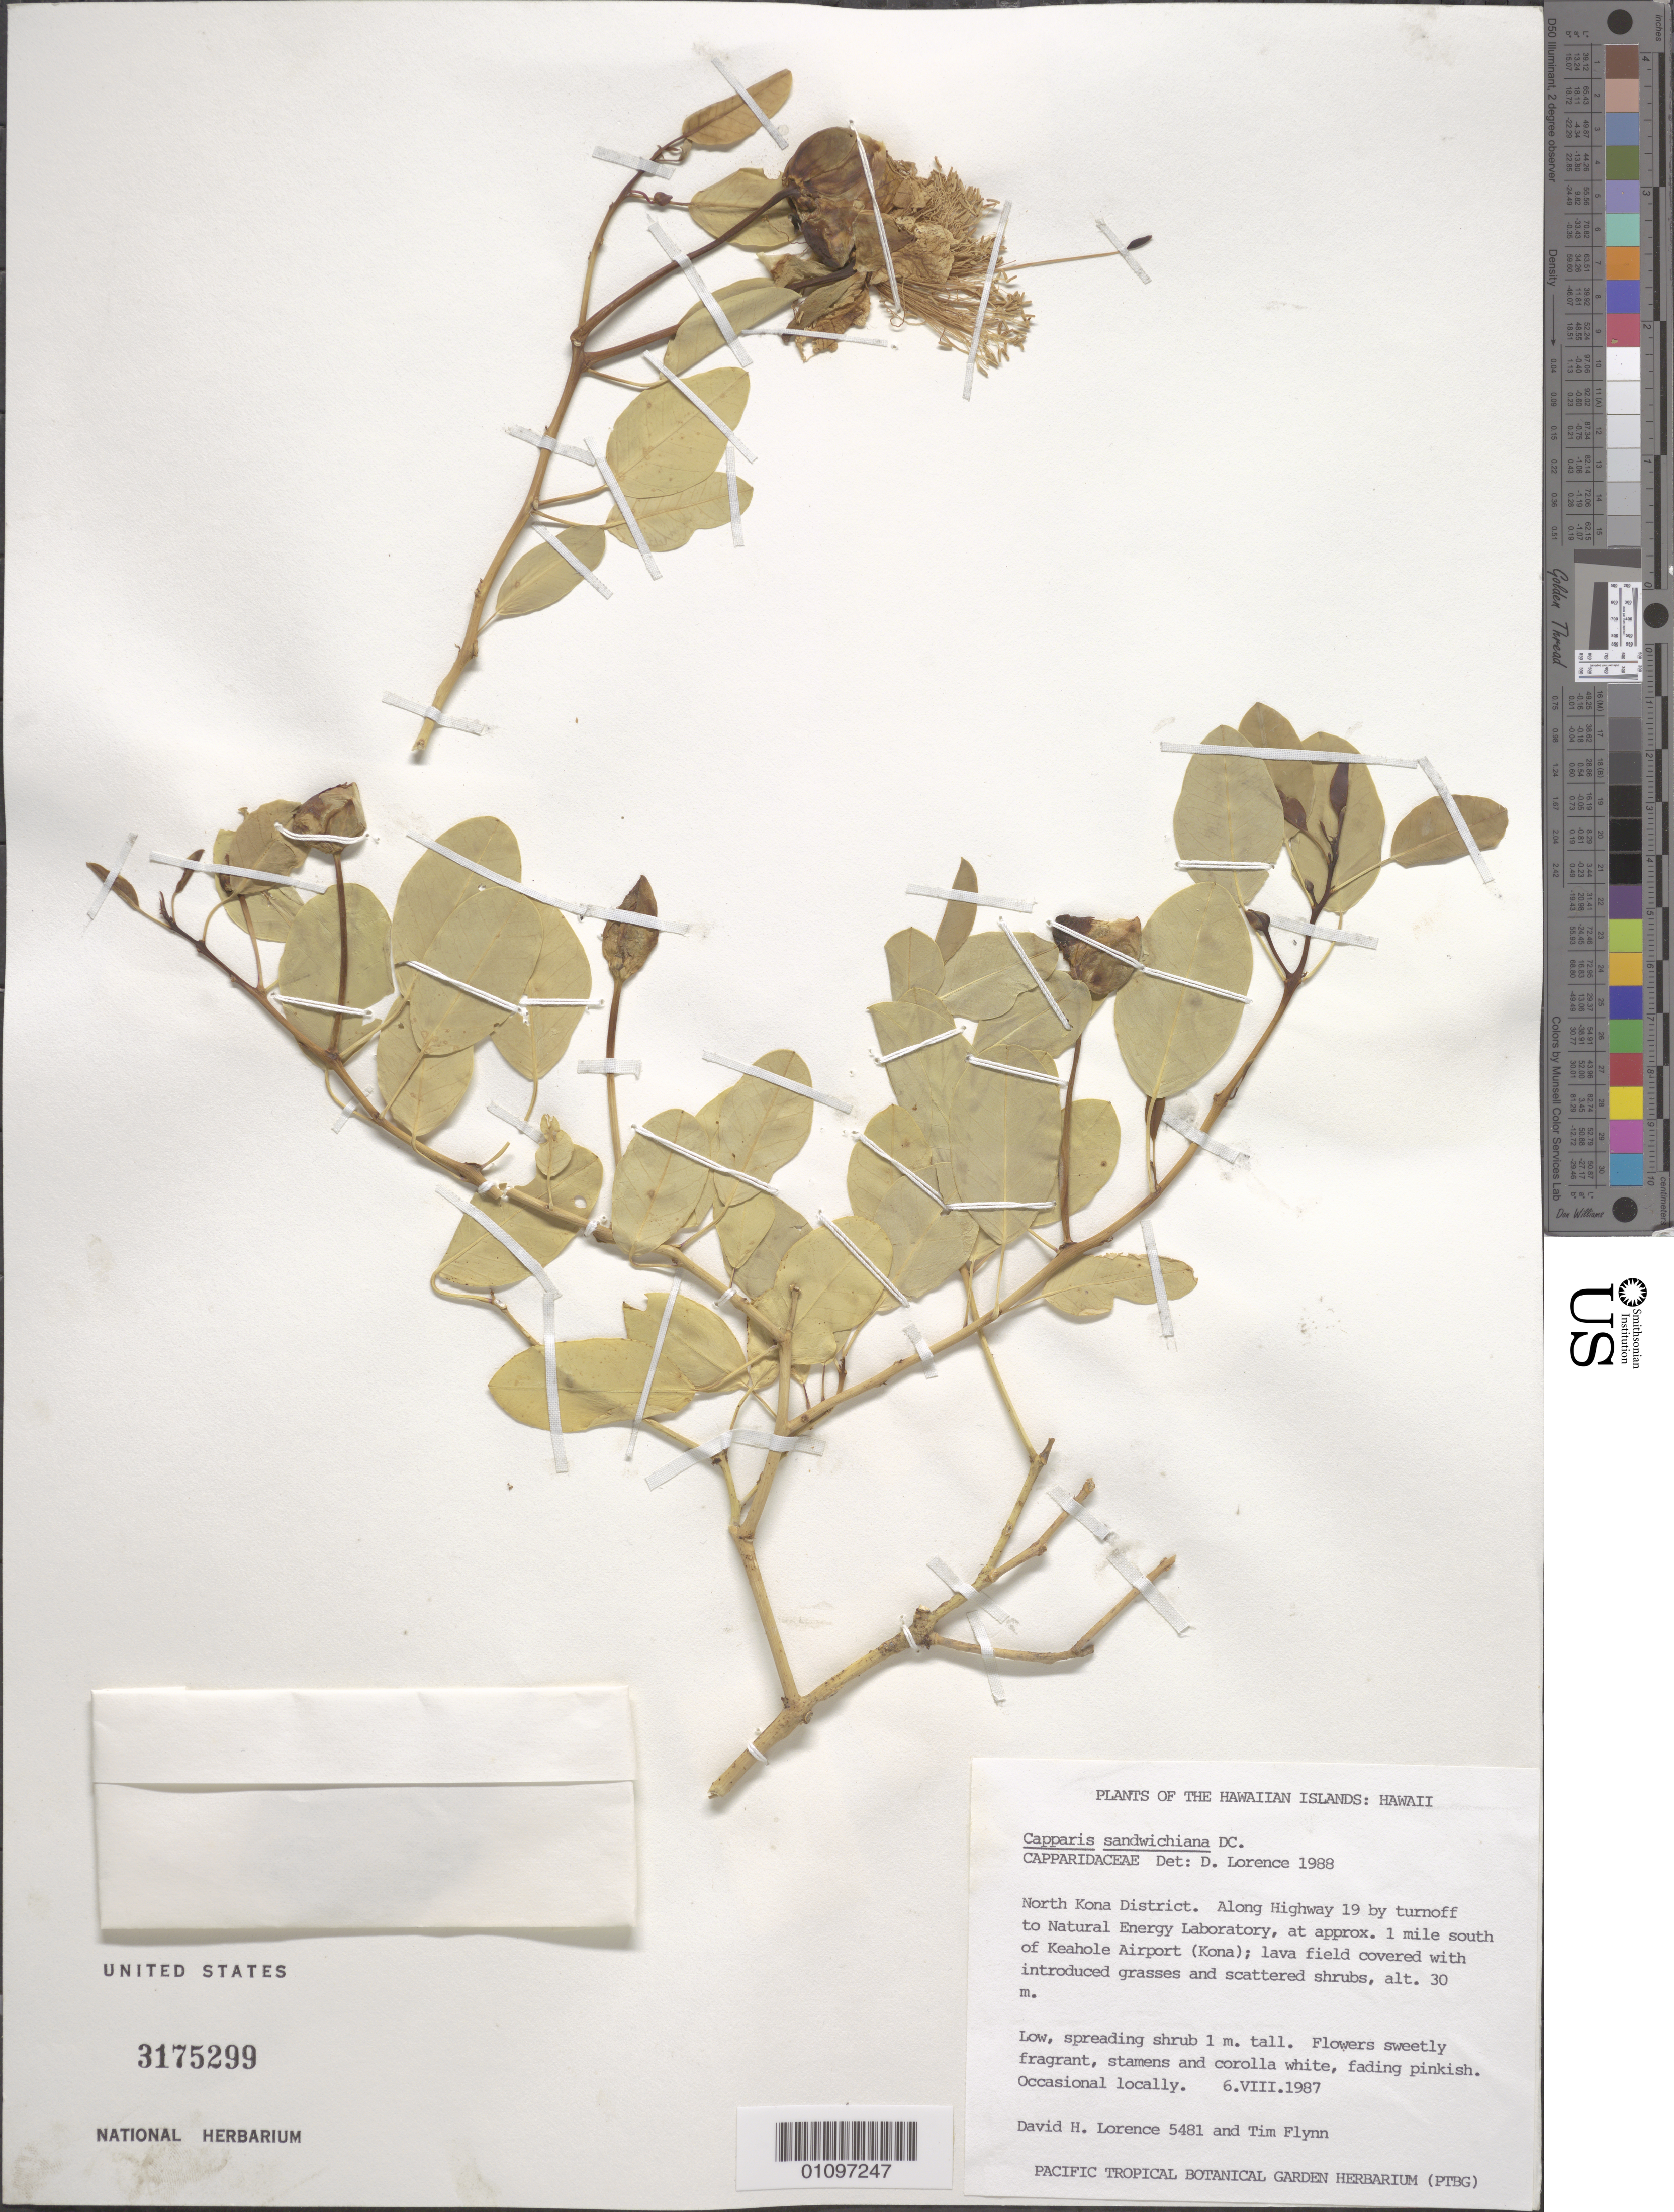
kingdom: Plantae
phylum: Tracheophyta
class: Magnoliopsida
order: Brassicales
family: Capparaceae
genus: Capparis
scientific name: Capparis sandwichiana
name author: DC.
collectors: D. Lorence & T. W. Flynn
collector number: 5481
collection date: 1987-08-06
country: United States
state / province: Hawaii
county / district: Hawaii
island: Hawaii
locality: North Kona District, along Highway 19 by turnoff to Natural Energy Laboratory, at approx. 1 mile south of Keahole Airport (Kona).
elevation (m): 30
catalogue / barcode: US 3175299